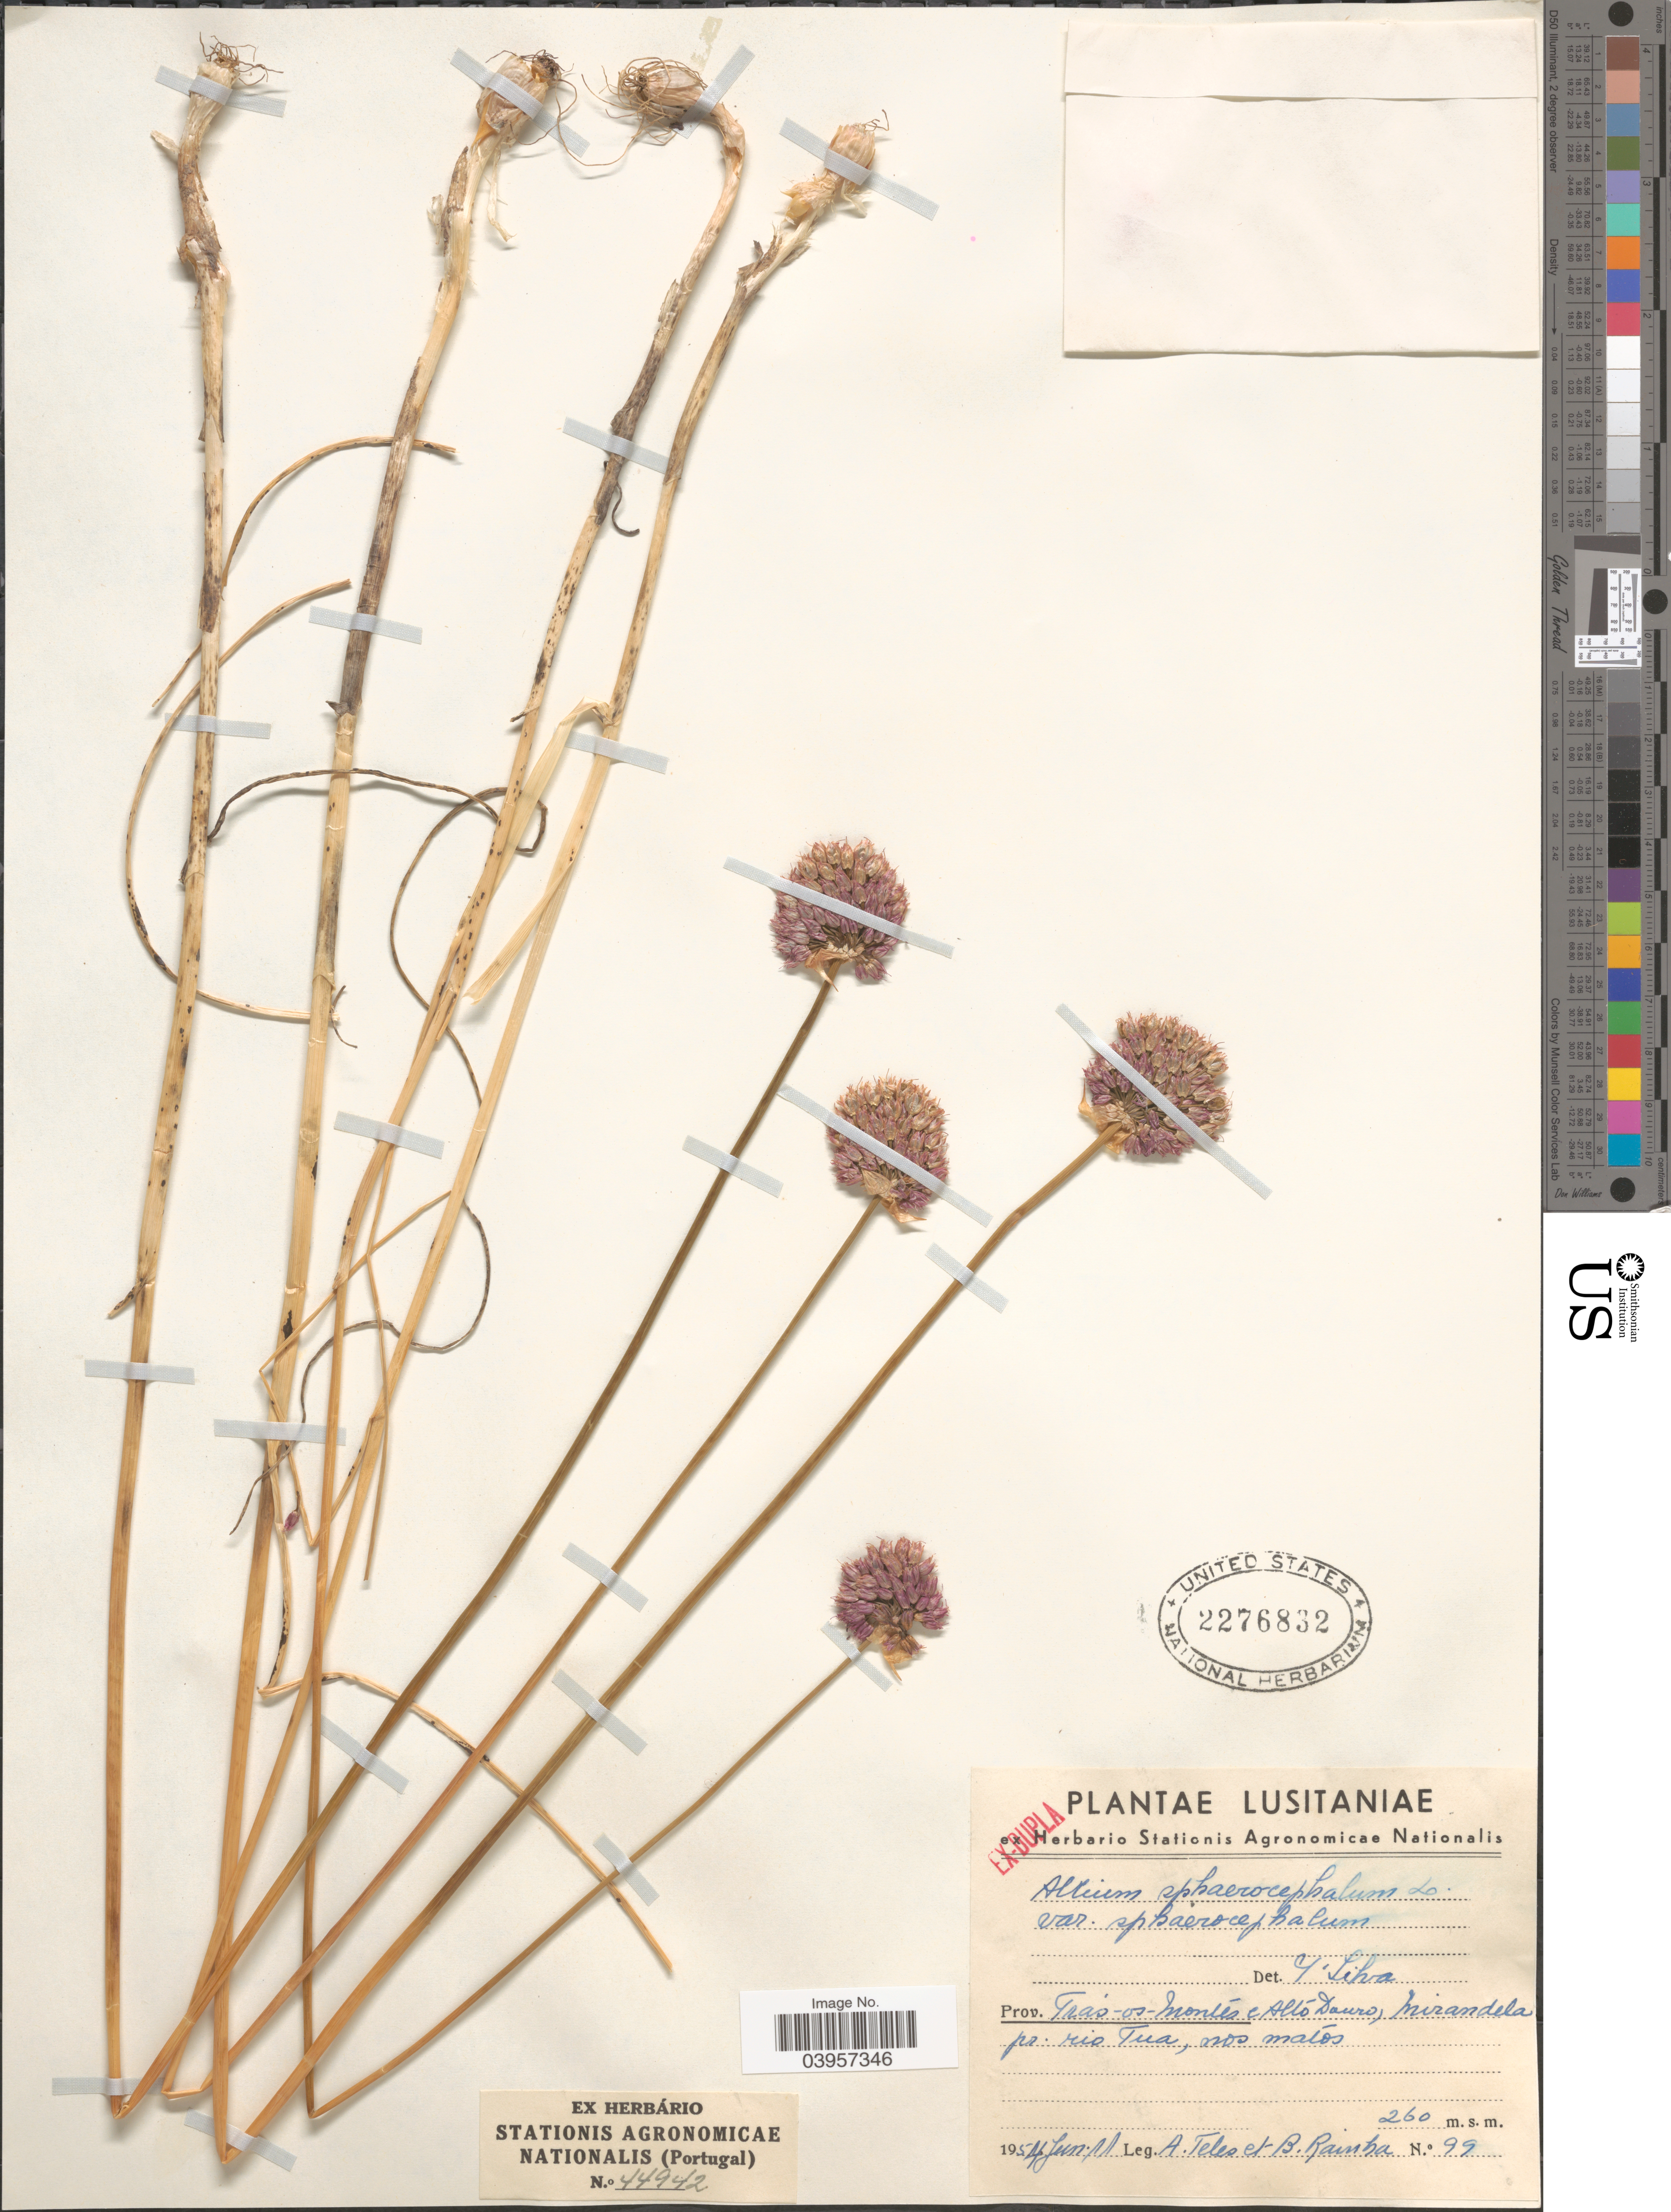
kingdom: Plantae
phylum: Tracheophyta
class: Liliopsida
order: Asparagales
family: Amaryllidaceae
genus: Allium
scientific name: Allium sphaerocephalum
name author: L.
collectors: A. Teles & B. Rainha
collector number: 99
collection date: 1954-06-11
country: Portugal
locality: Lusitaniae. Prov. Trás-os-montés e Altó Dauro, mirandela pr. rio Tua, nos matos.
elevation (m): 260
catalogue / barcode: US 2276832